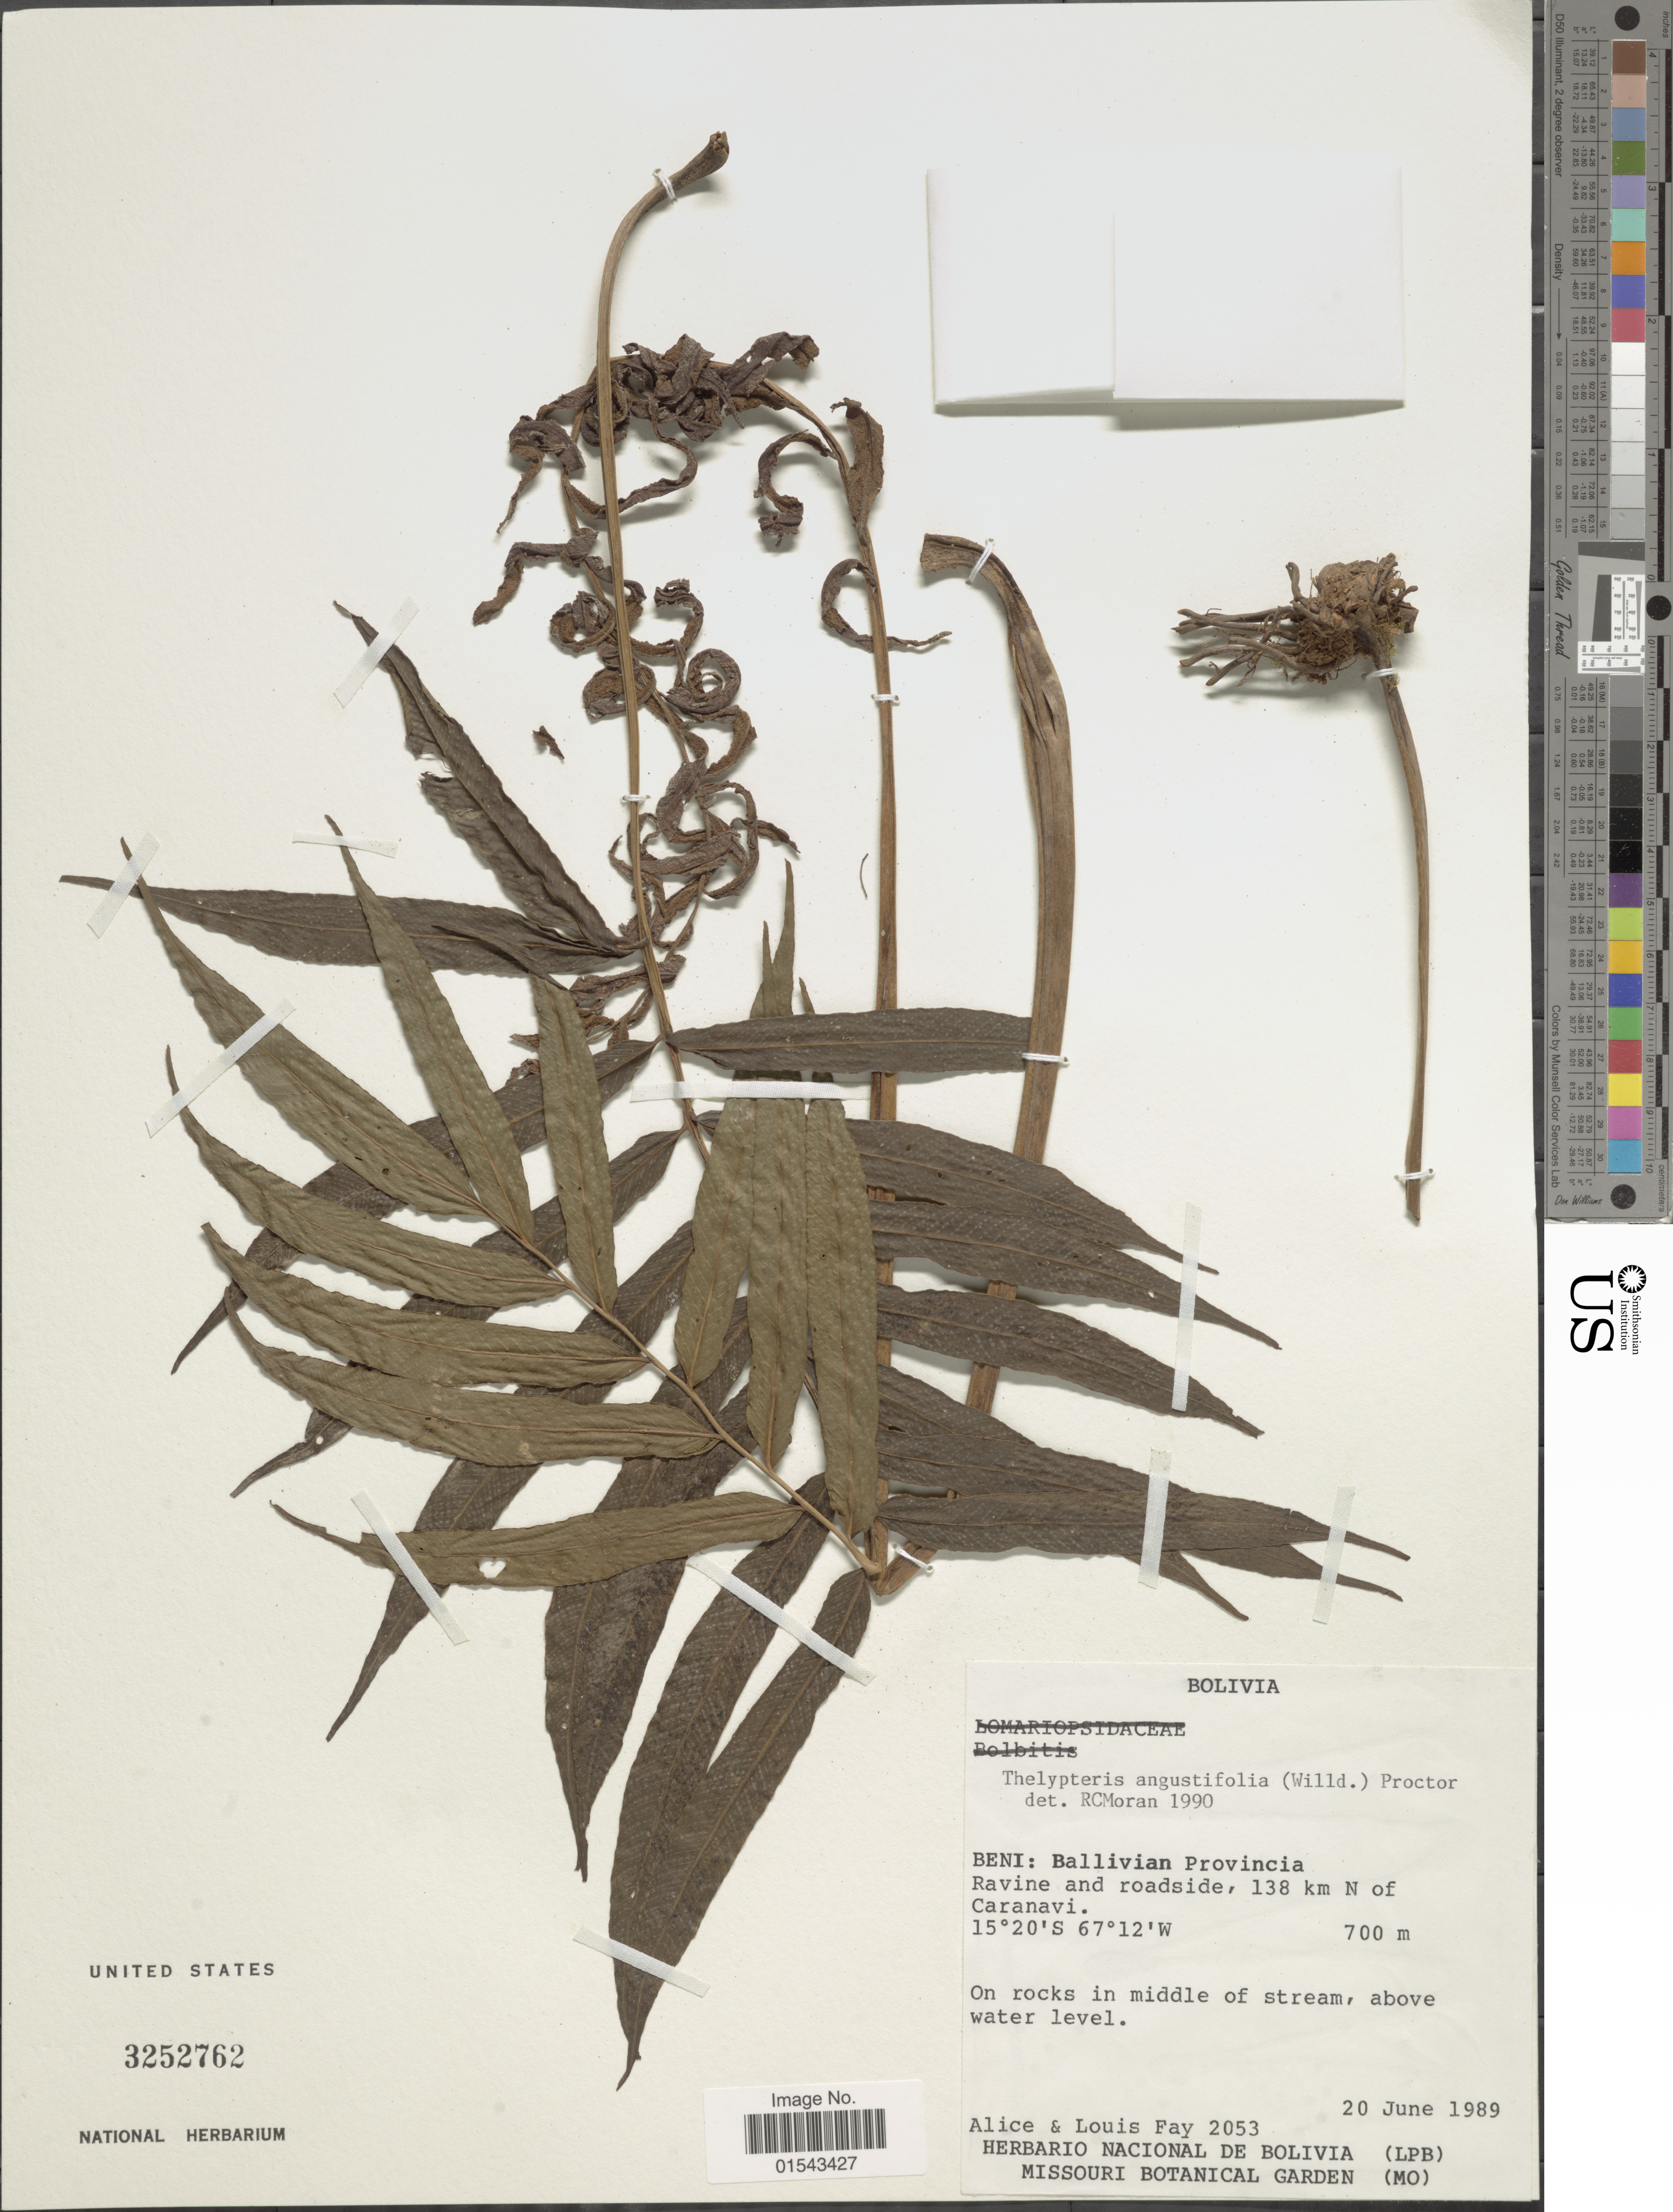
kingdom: Plantae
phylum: Tracheophyta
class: Polypodiopsida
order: Polypodiales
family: Thelypteridaceae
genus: Meniscium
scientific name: Meniscium angustifolium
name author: Willd.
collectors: A. Fay & L. Fay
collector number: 2053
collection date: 1989-06-20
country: Bolivia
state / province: Beni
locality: Ballivian Provincia. 138 km N of Caranavi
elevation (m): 700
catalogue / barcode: US 3252762